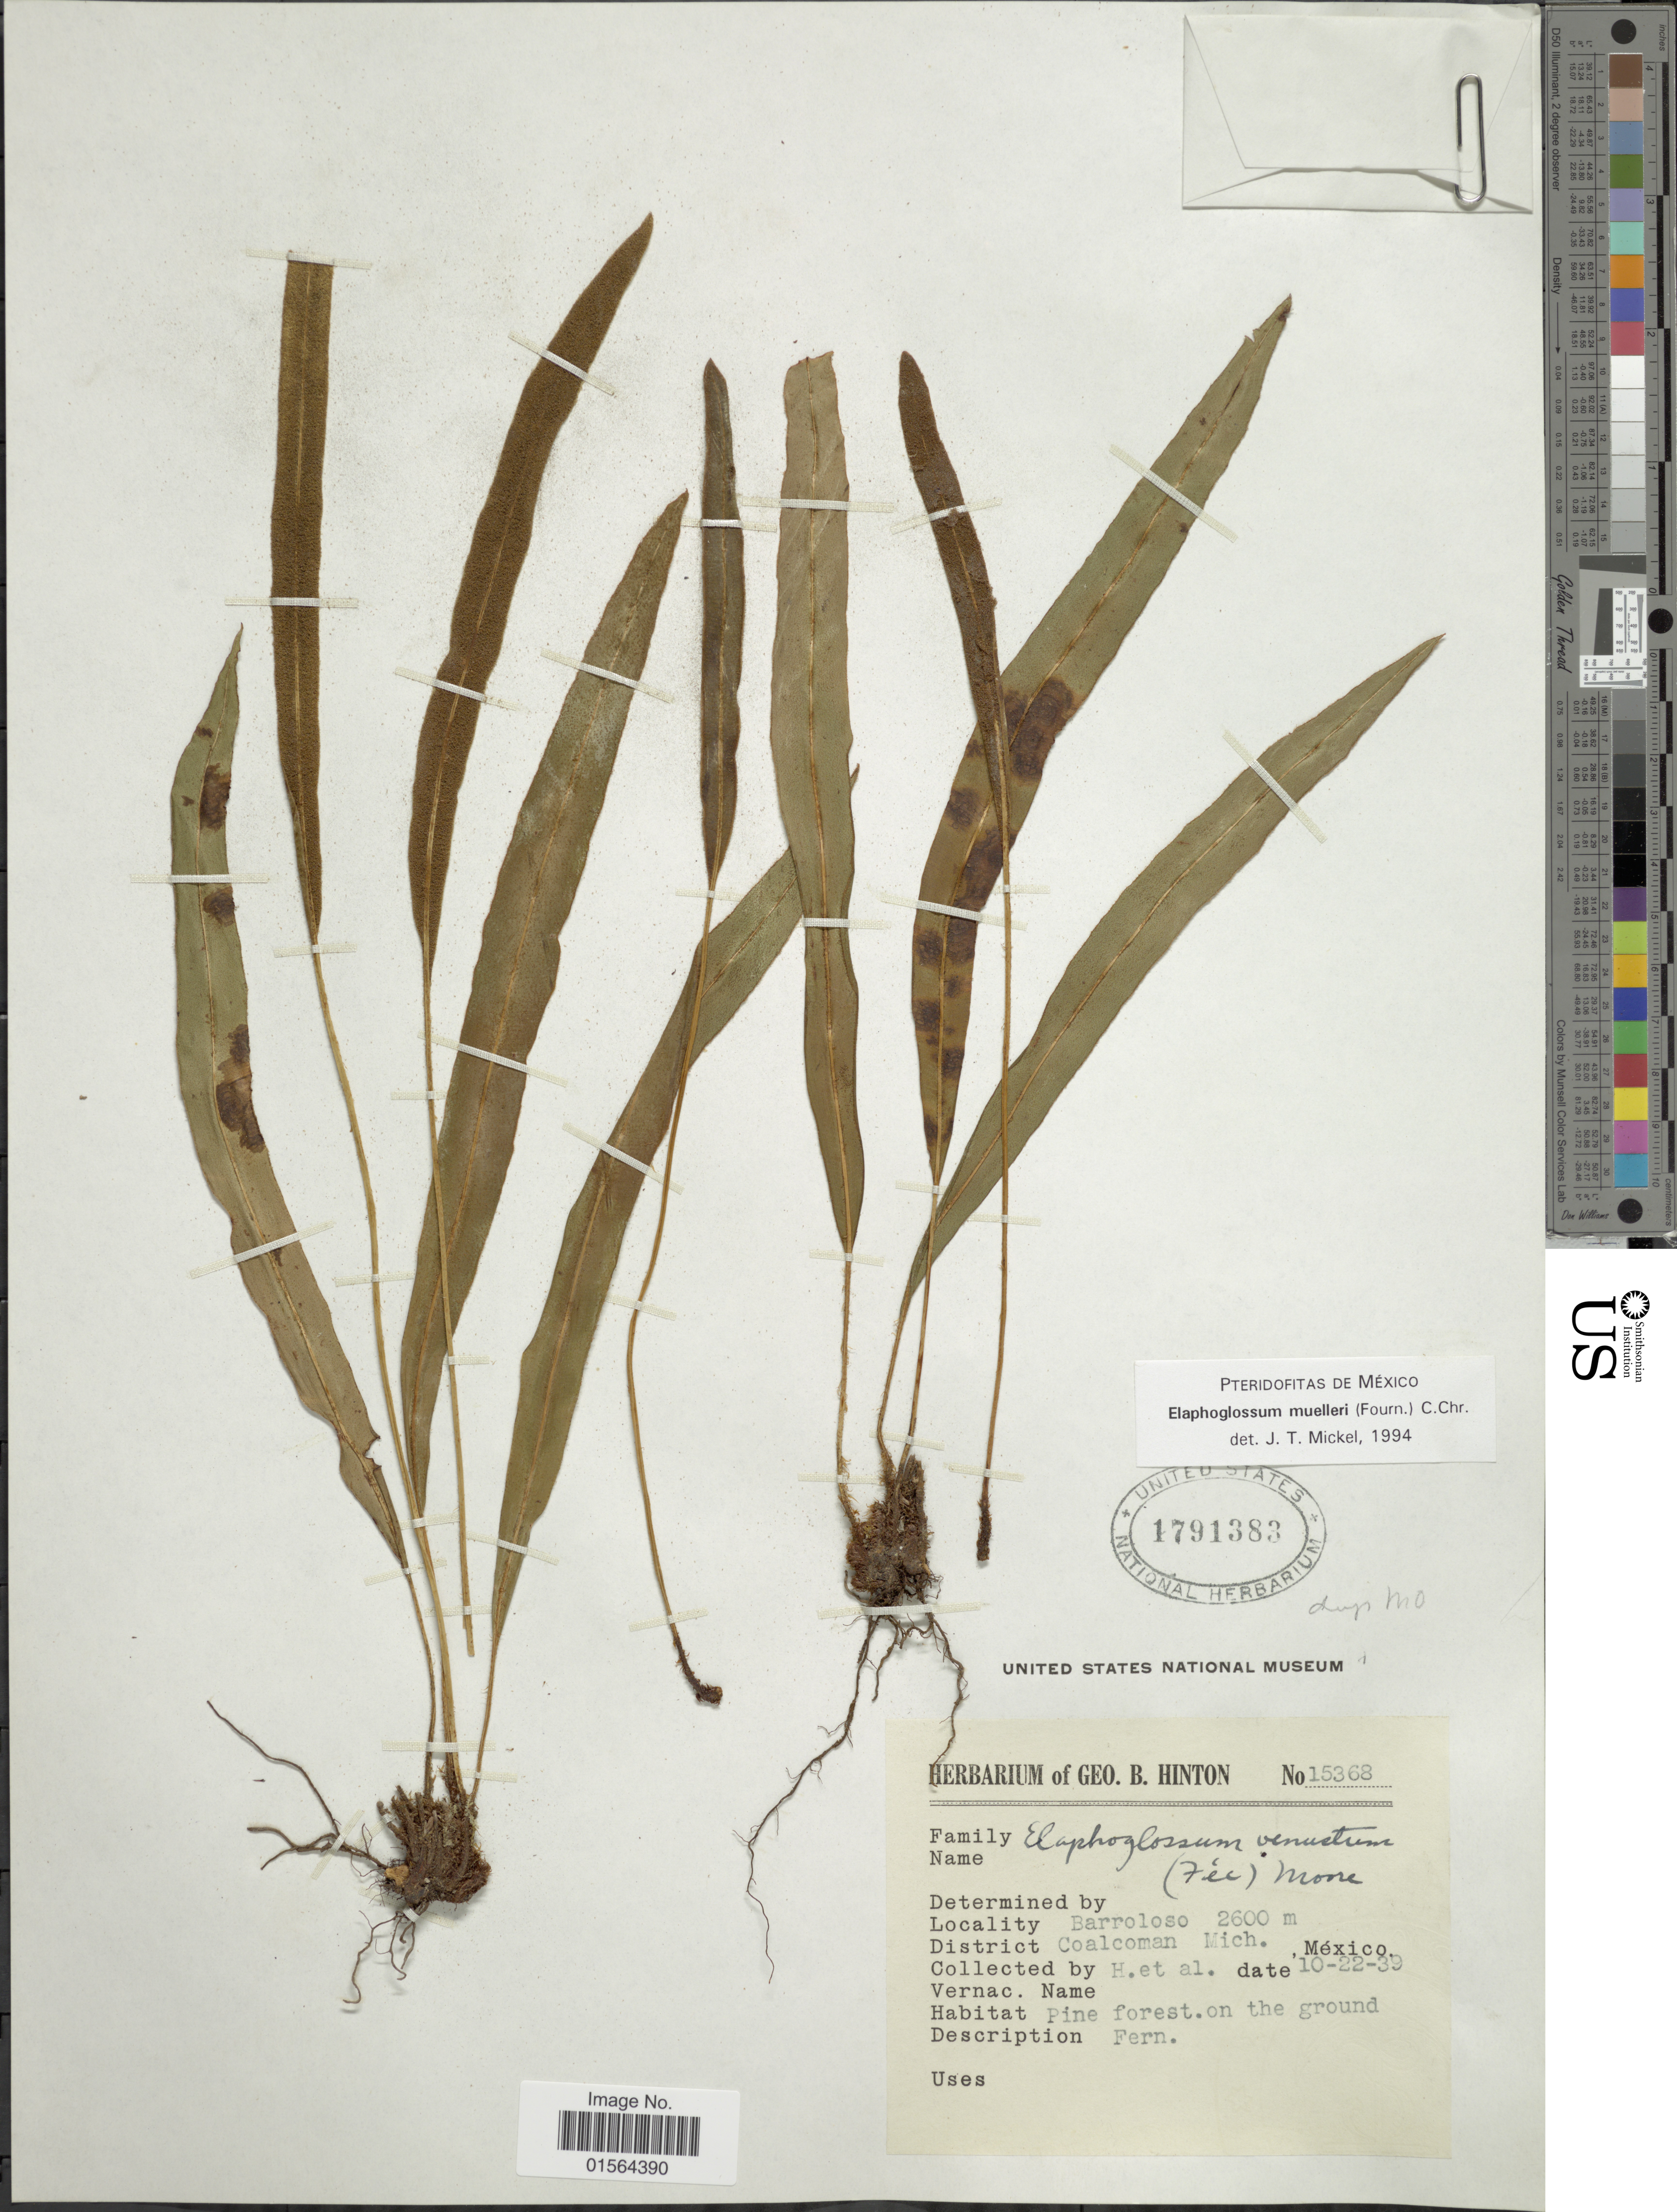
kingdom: Plantae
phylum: Tracheophyta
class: Polypodiopsida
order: Polypodiales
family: Dryopteridaceae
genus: Elaphoglossum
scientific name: Elaphoglossum muelleri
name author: (E. Fourn.) C. Chr.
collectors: G. B. Hinton & et al.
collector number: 15368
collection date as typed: Transcribed d/m/y: 22/10/39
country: Mexico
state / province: Michoacán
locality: Barroloso, District Coalcoman, Mich.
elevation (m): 2600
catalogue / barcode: US 1791383